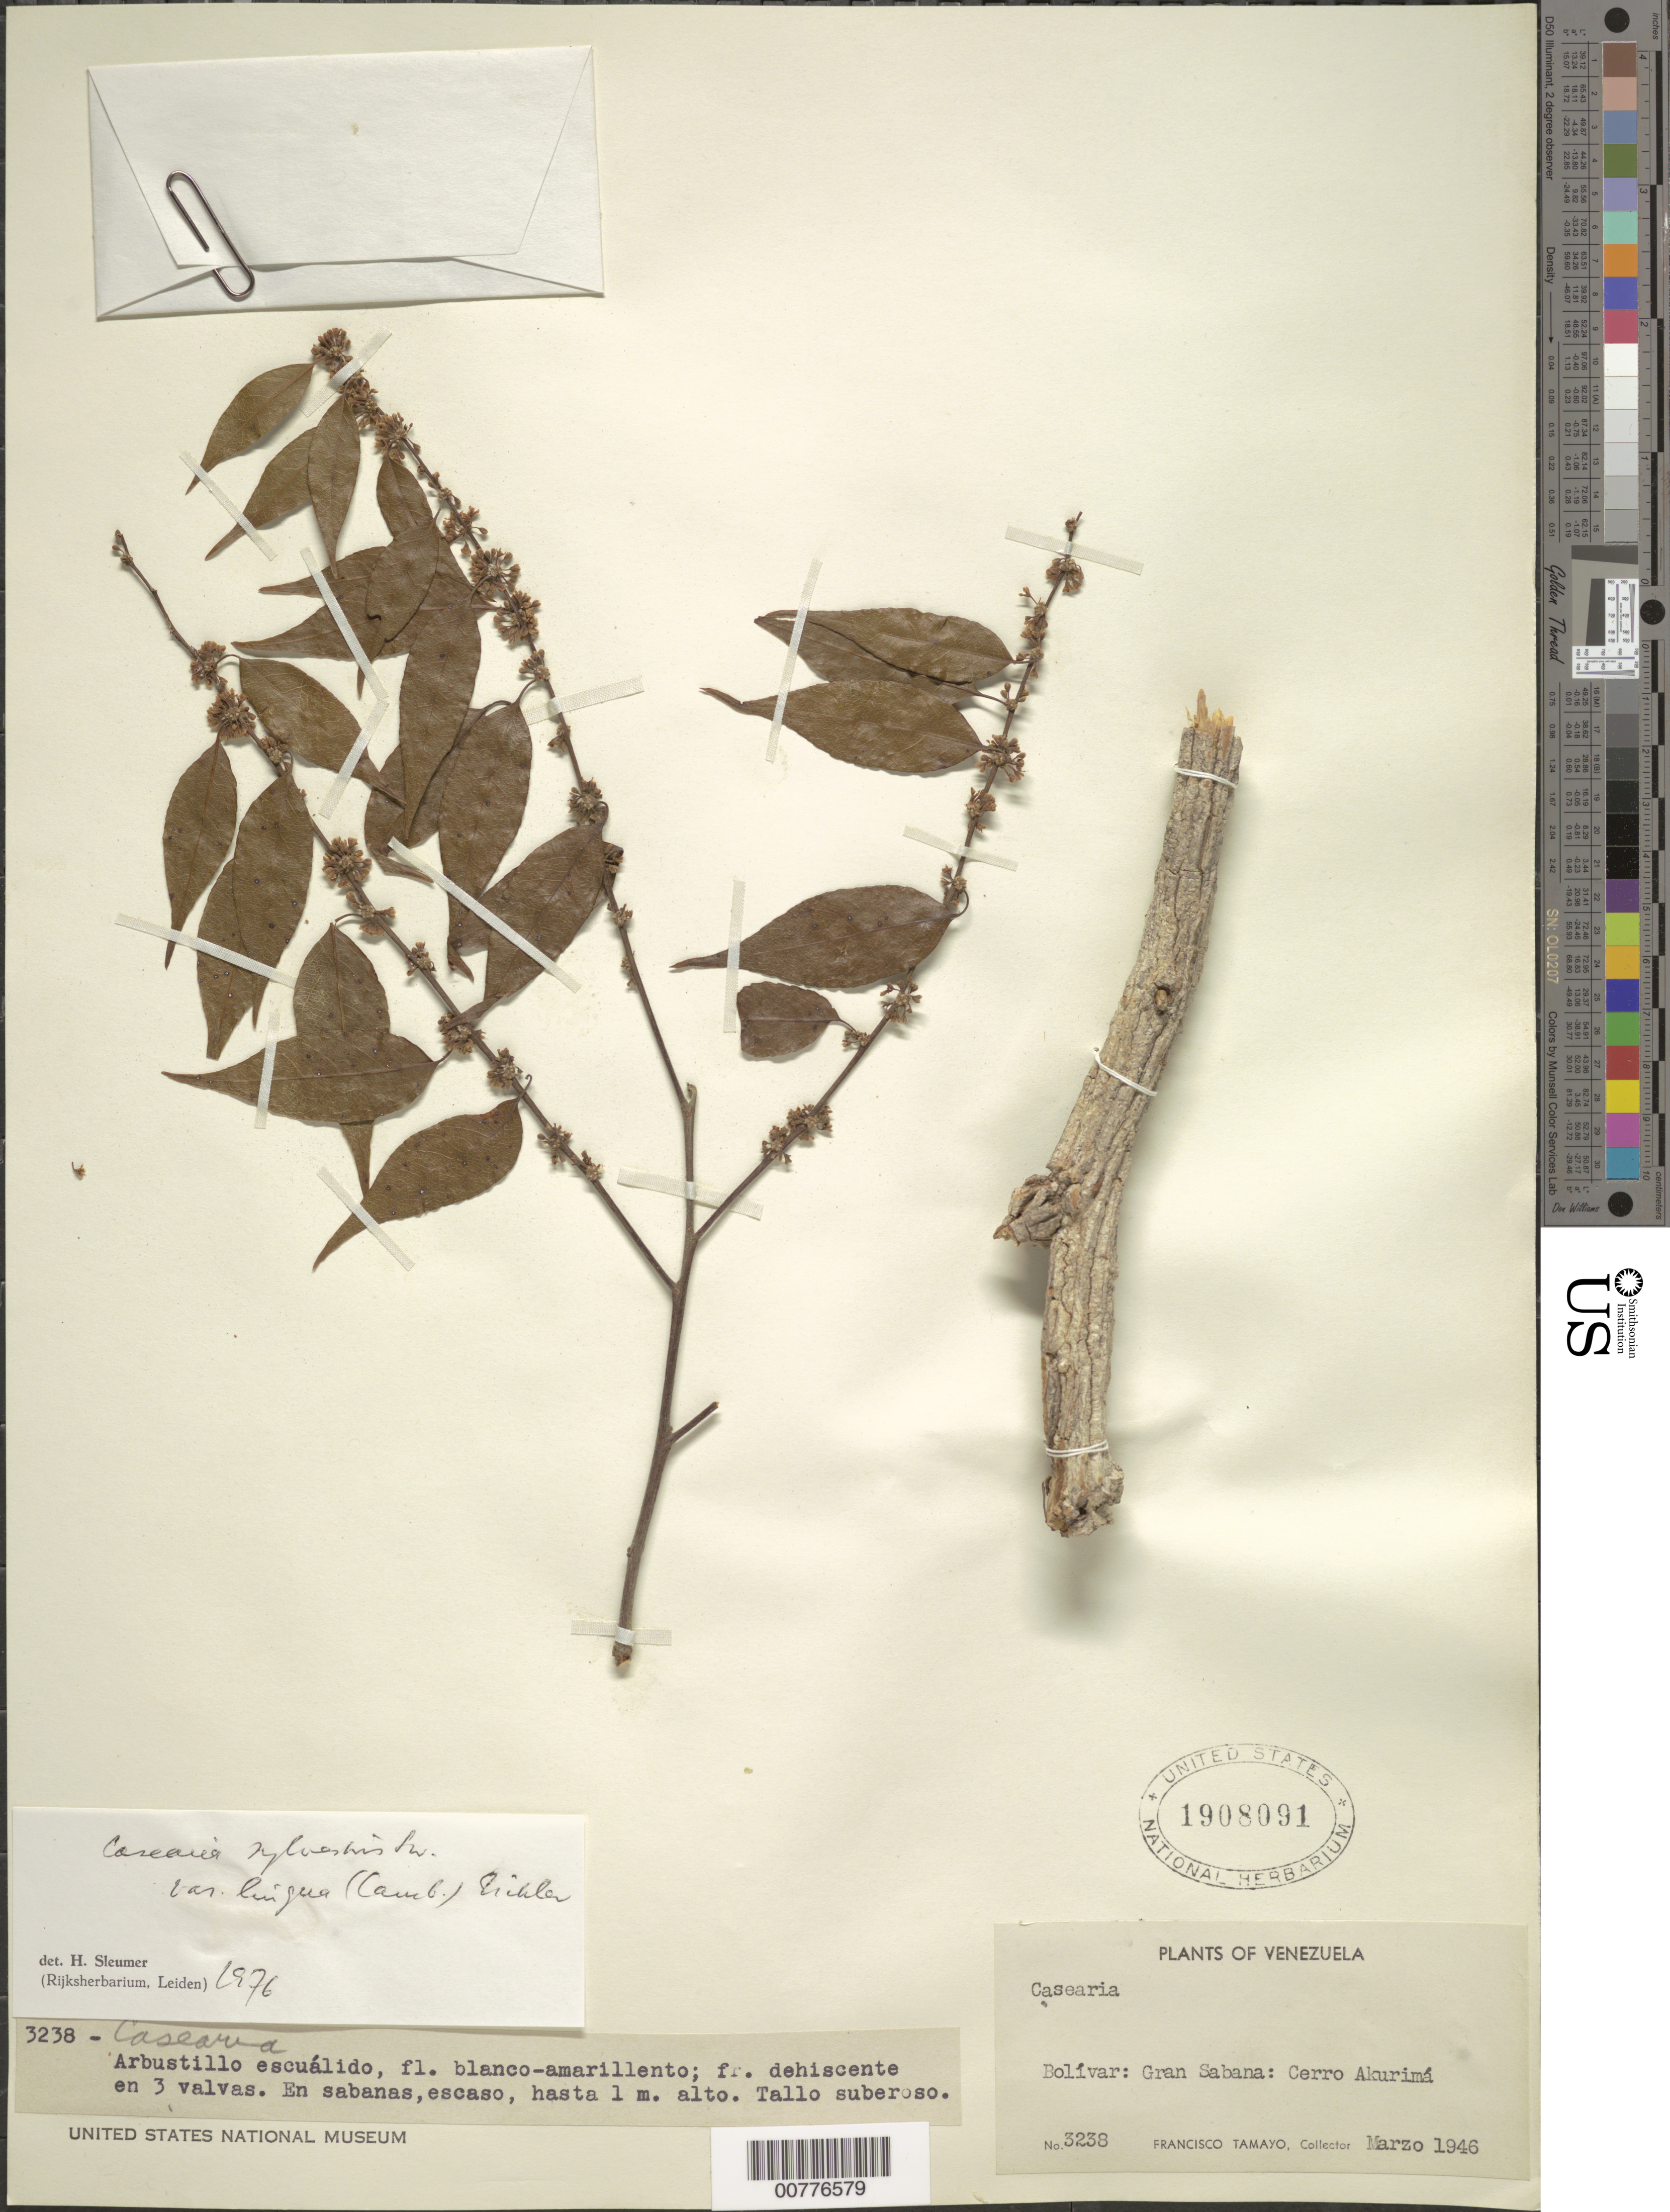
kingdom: Plantae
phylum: Tracheophyta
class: Magnoliopsida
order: Malpighiales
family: Salicaceae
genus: Casearia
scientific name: Casearia sylvestris var. lingua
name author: (Cambess.) Eichler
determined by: Sleumer, H. O.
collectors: F. Tamayo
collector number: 3238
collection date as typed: Mar-46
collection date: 1946-03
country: Venezuela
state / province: Bolívar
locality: Gran Sabana, Cerro Akurimá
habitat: Savanna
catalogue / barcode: US 1908091